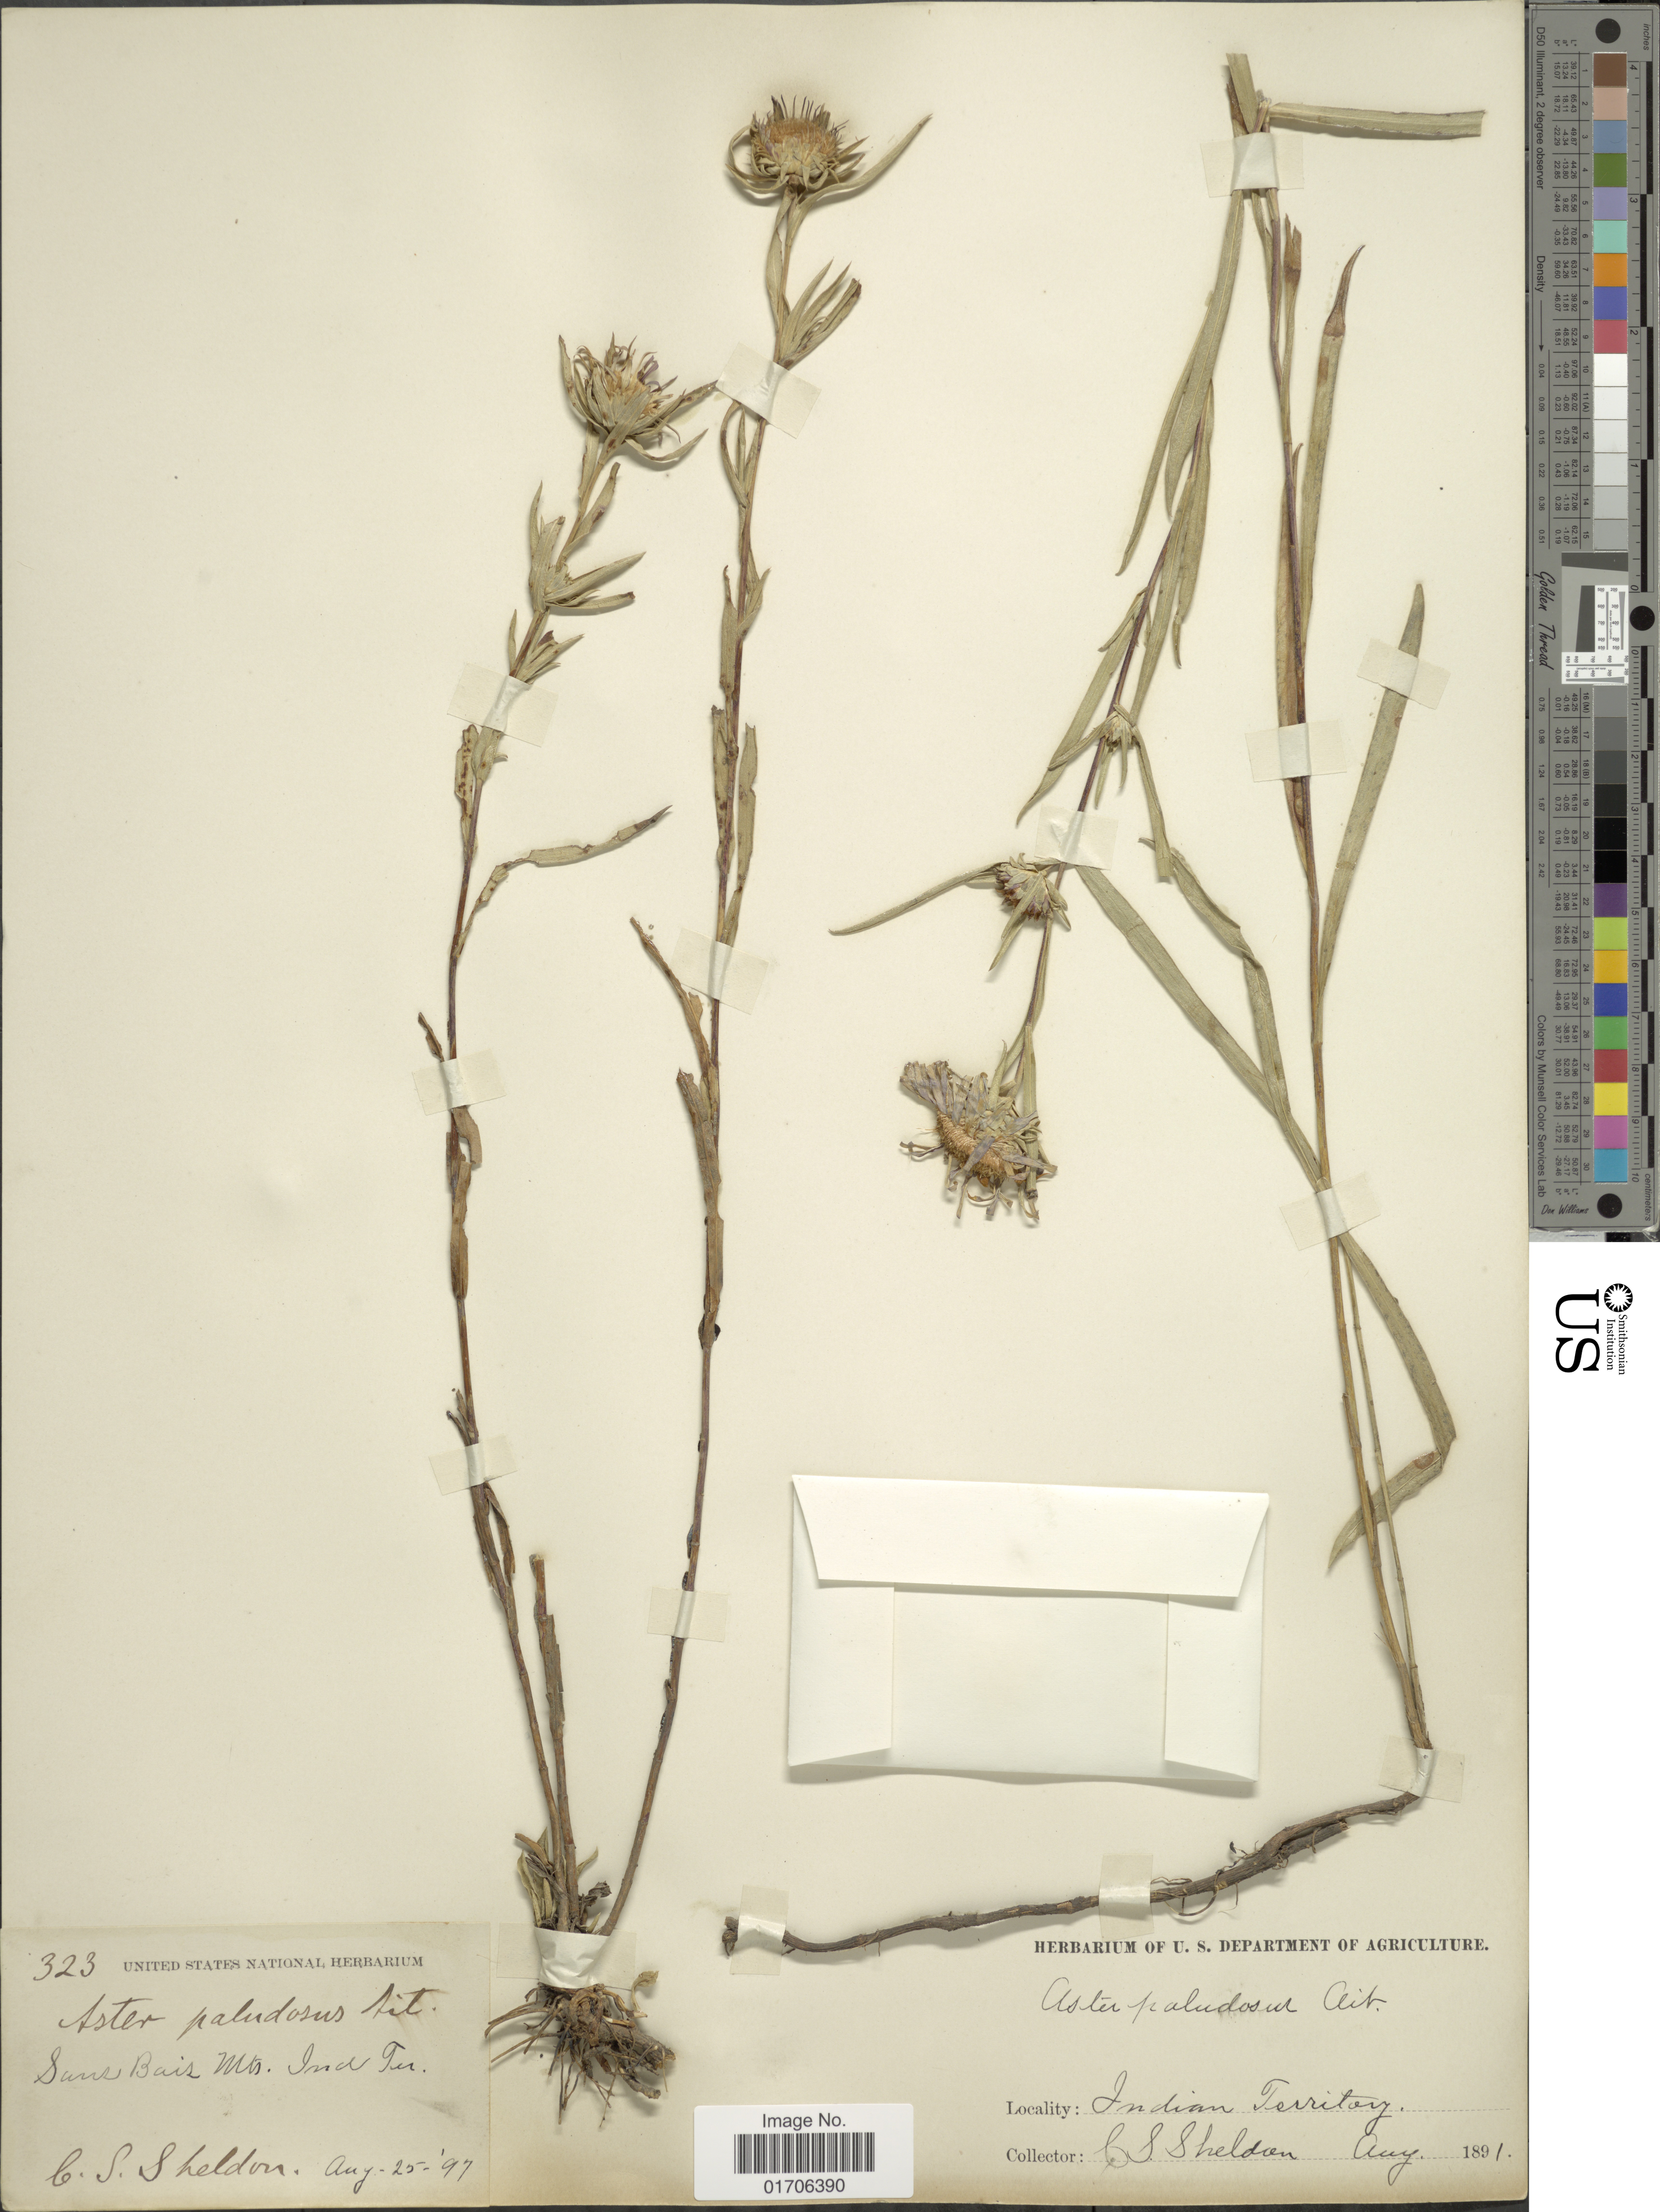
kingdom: Plantae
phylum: Tracheophyta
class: Magnoliopsida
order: Asterales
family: Asteraceae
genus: Eurybia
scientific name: Eurybia hemispherica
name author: G.L. Nesom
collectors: C. S. Sheldon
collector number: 323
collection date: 1891-08-25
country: United States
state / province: Oklahoma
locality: Sans Bois Mts. Ind. Ter.